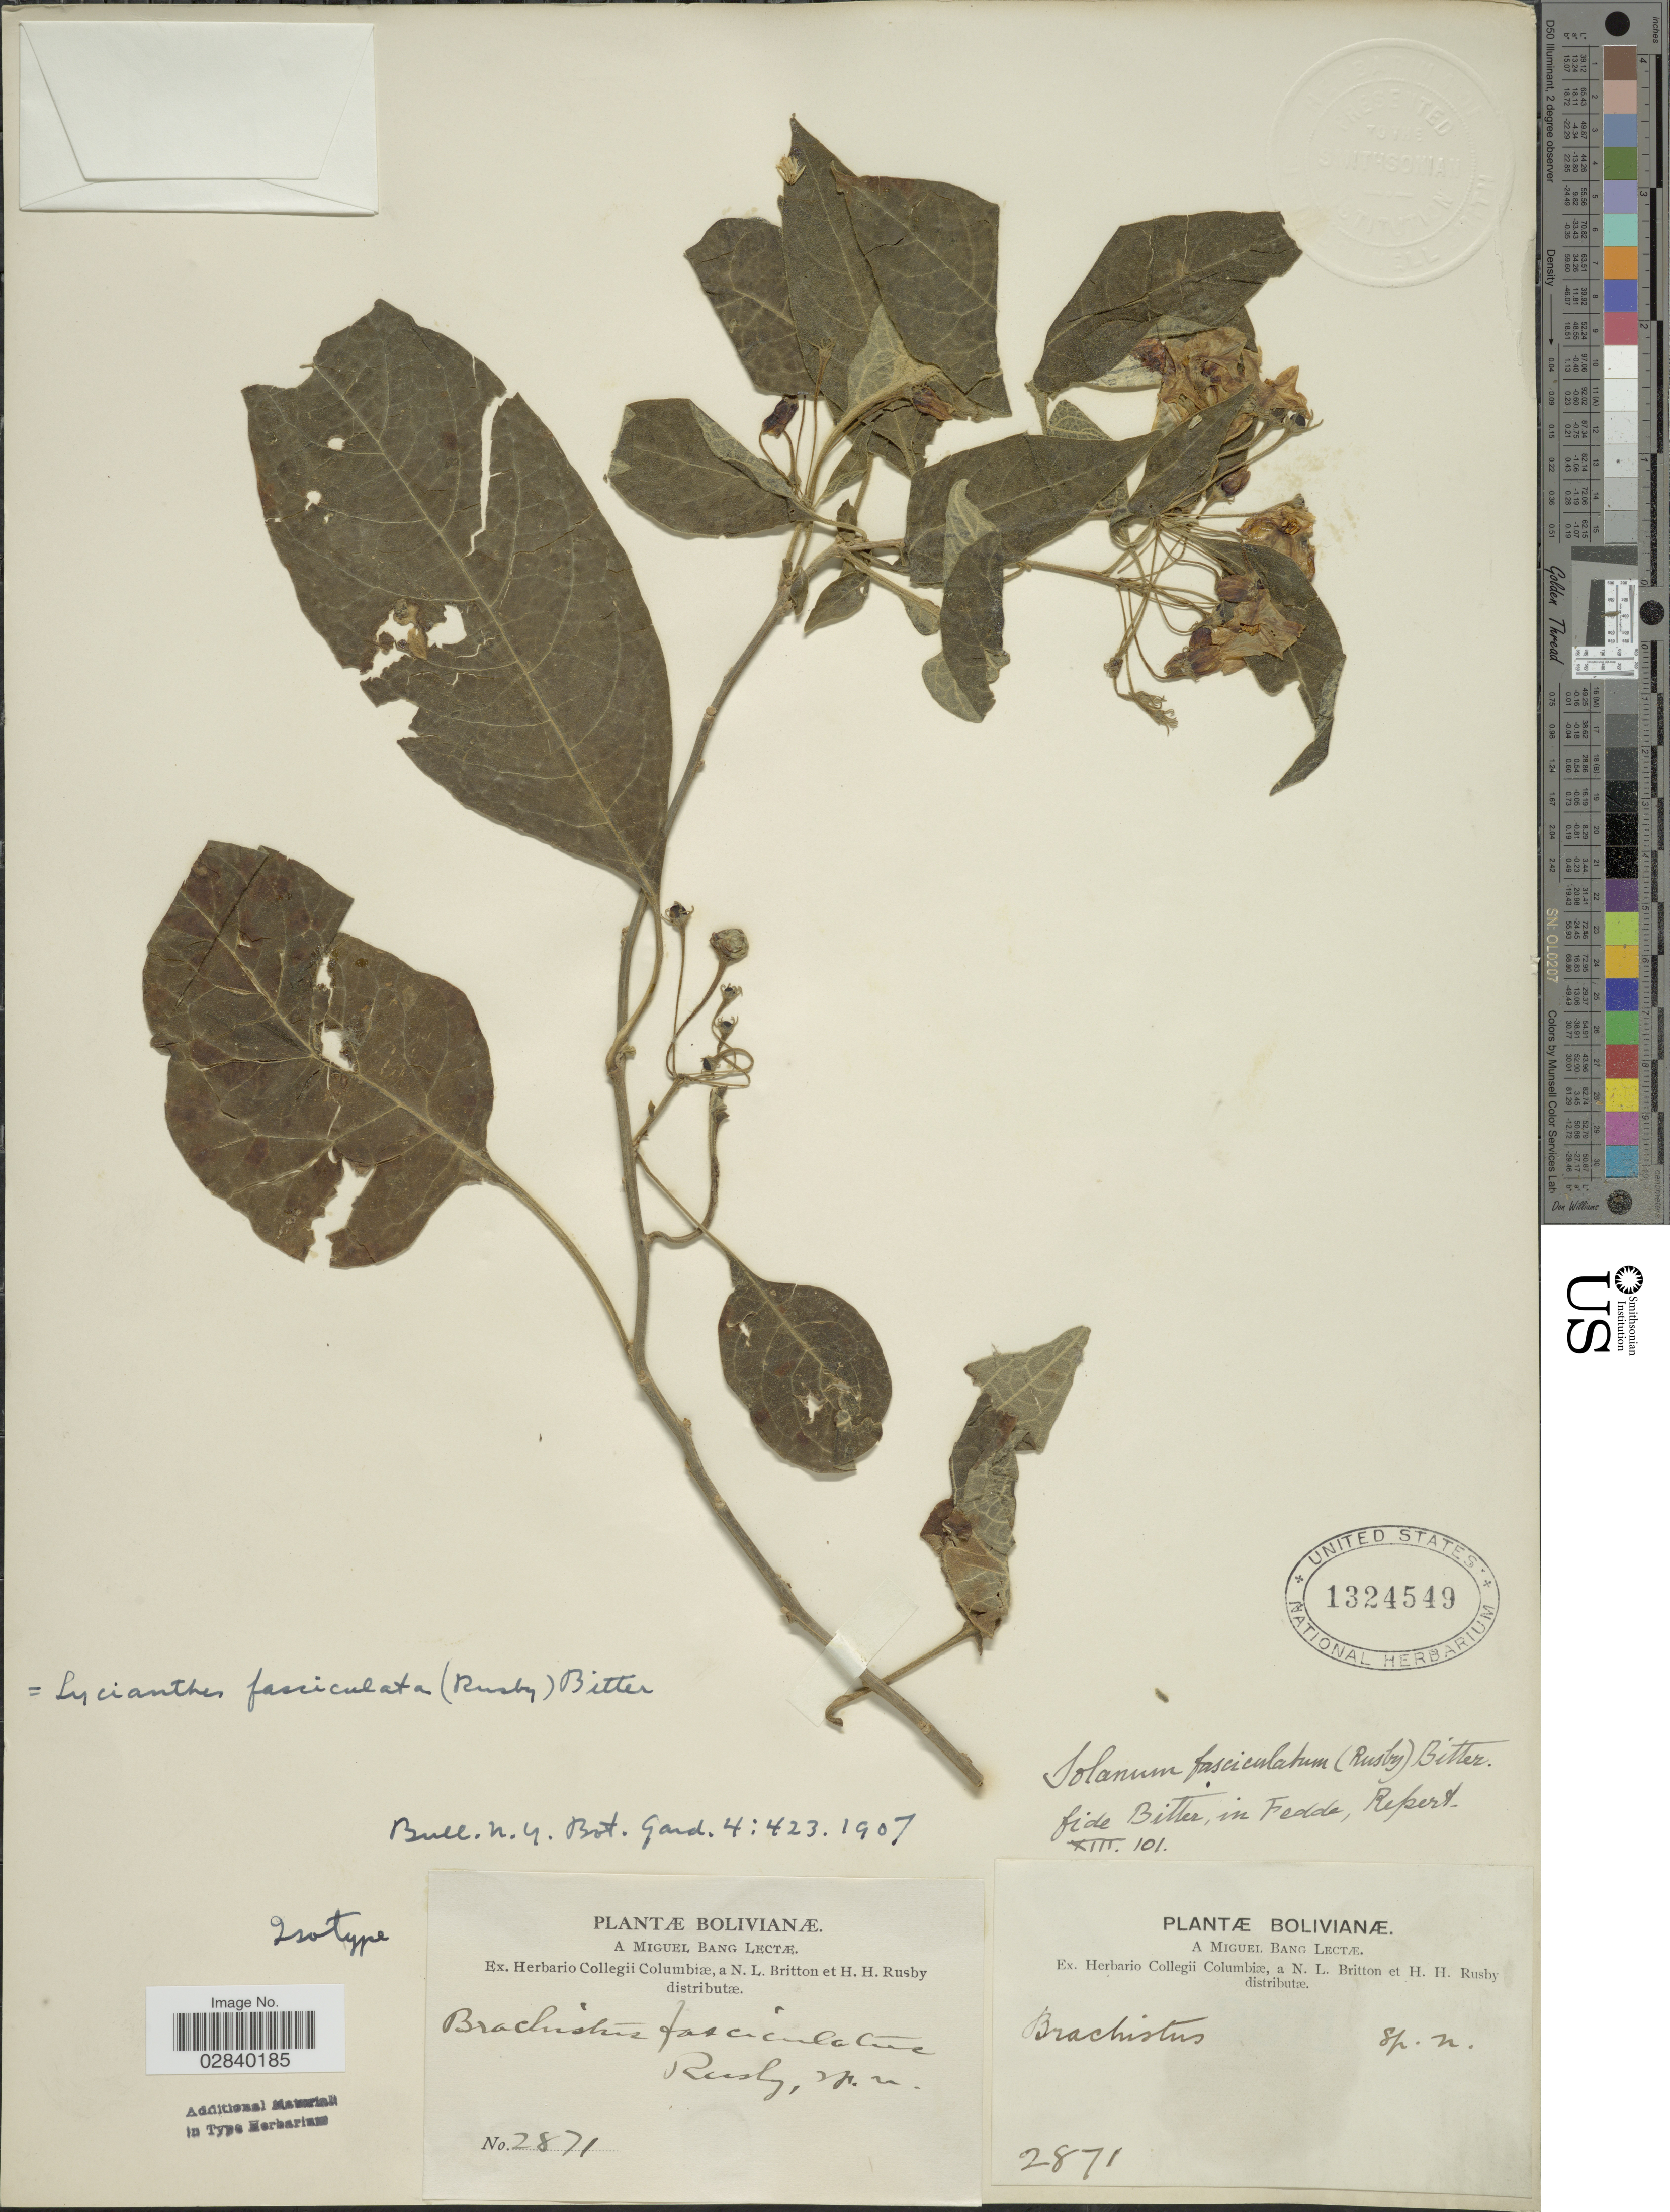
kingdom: Plantae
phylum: Tracheophyta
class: Magnoliopsida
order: Solanales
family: Solanaceae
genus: Lycianthes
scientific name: Lycianthes fasciculata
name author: (Rusby) Bitter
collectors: M. Bang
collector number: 2871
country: Bolivia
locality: Bolivianæ.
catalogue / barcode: US 1324549